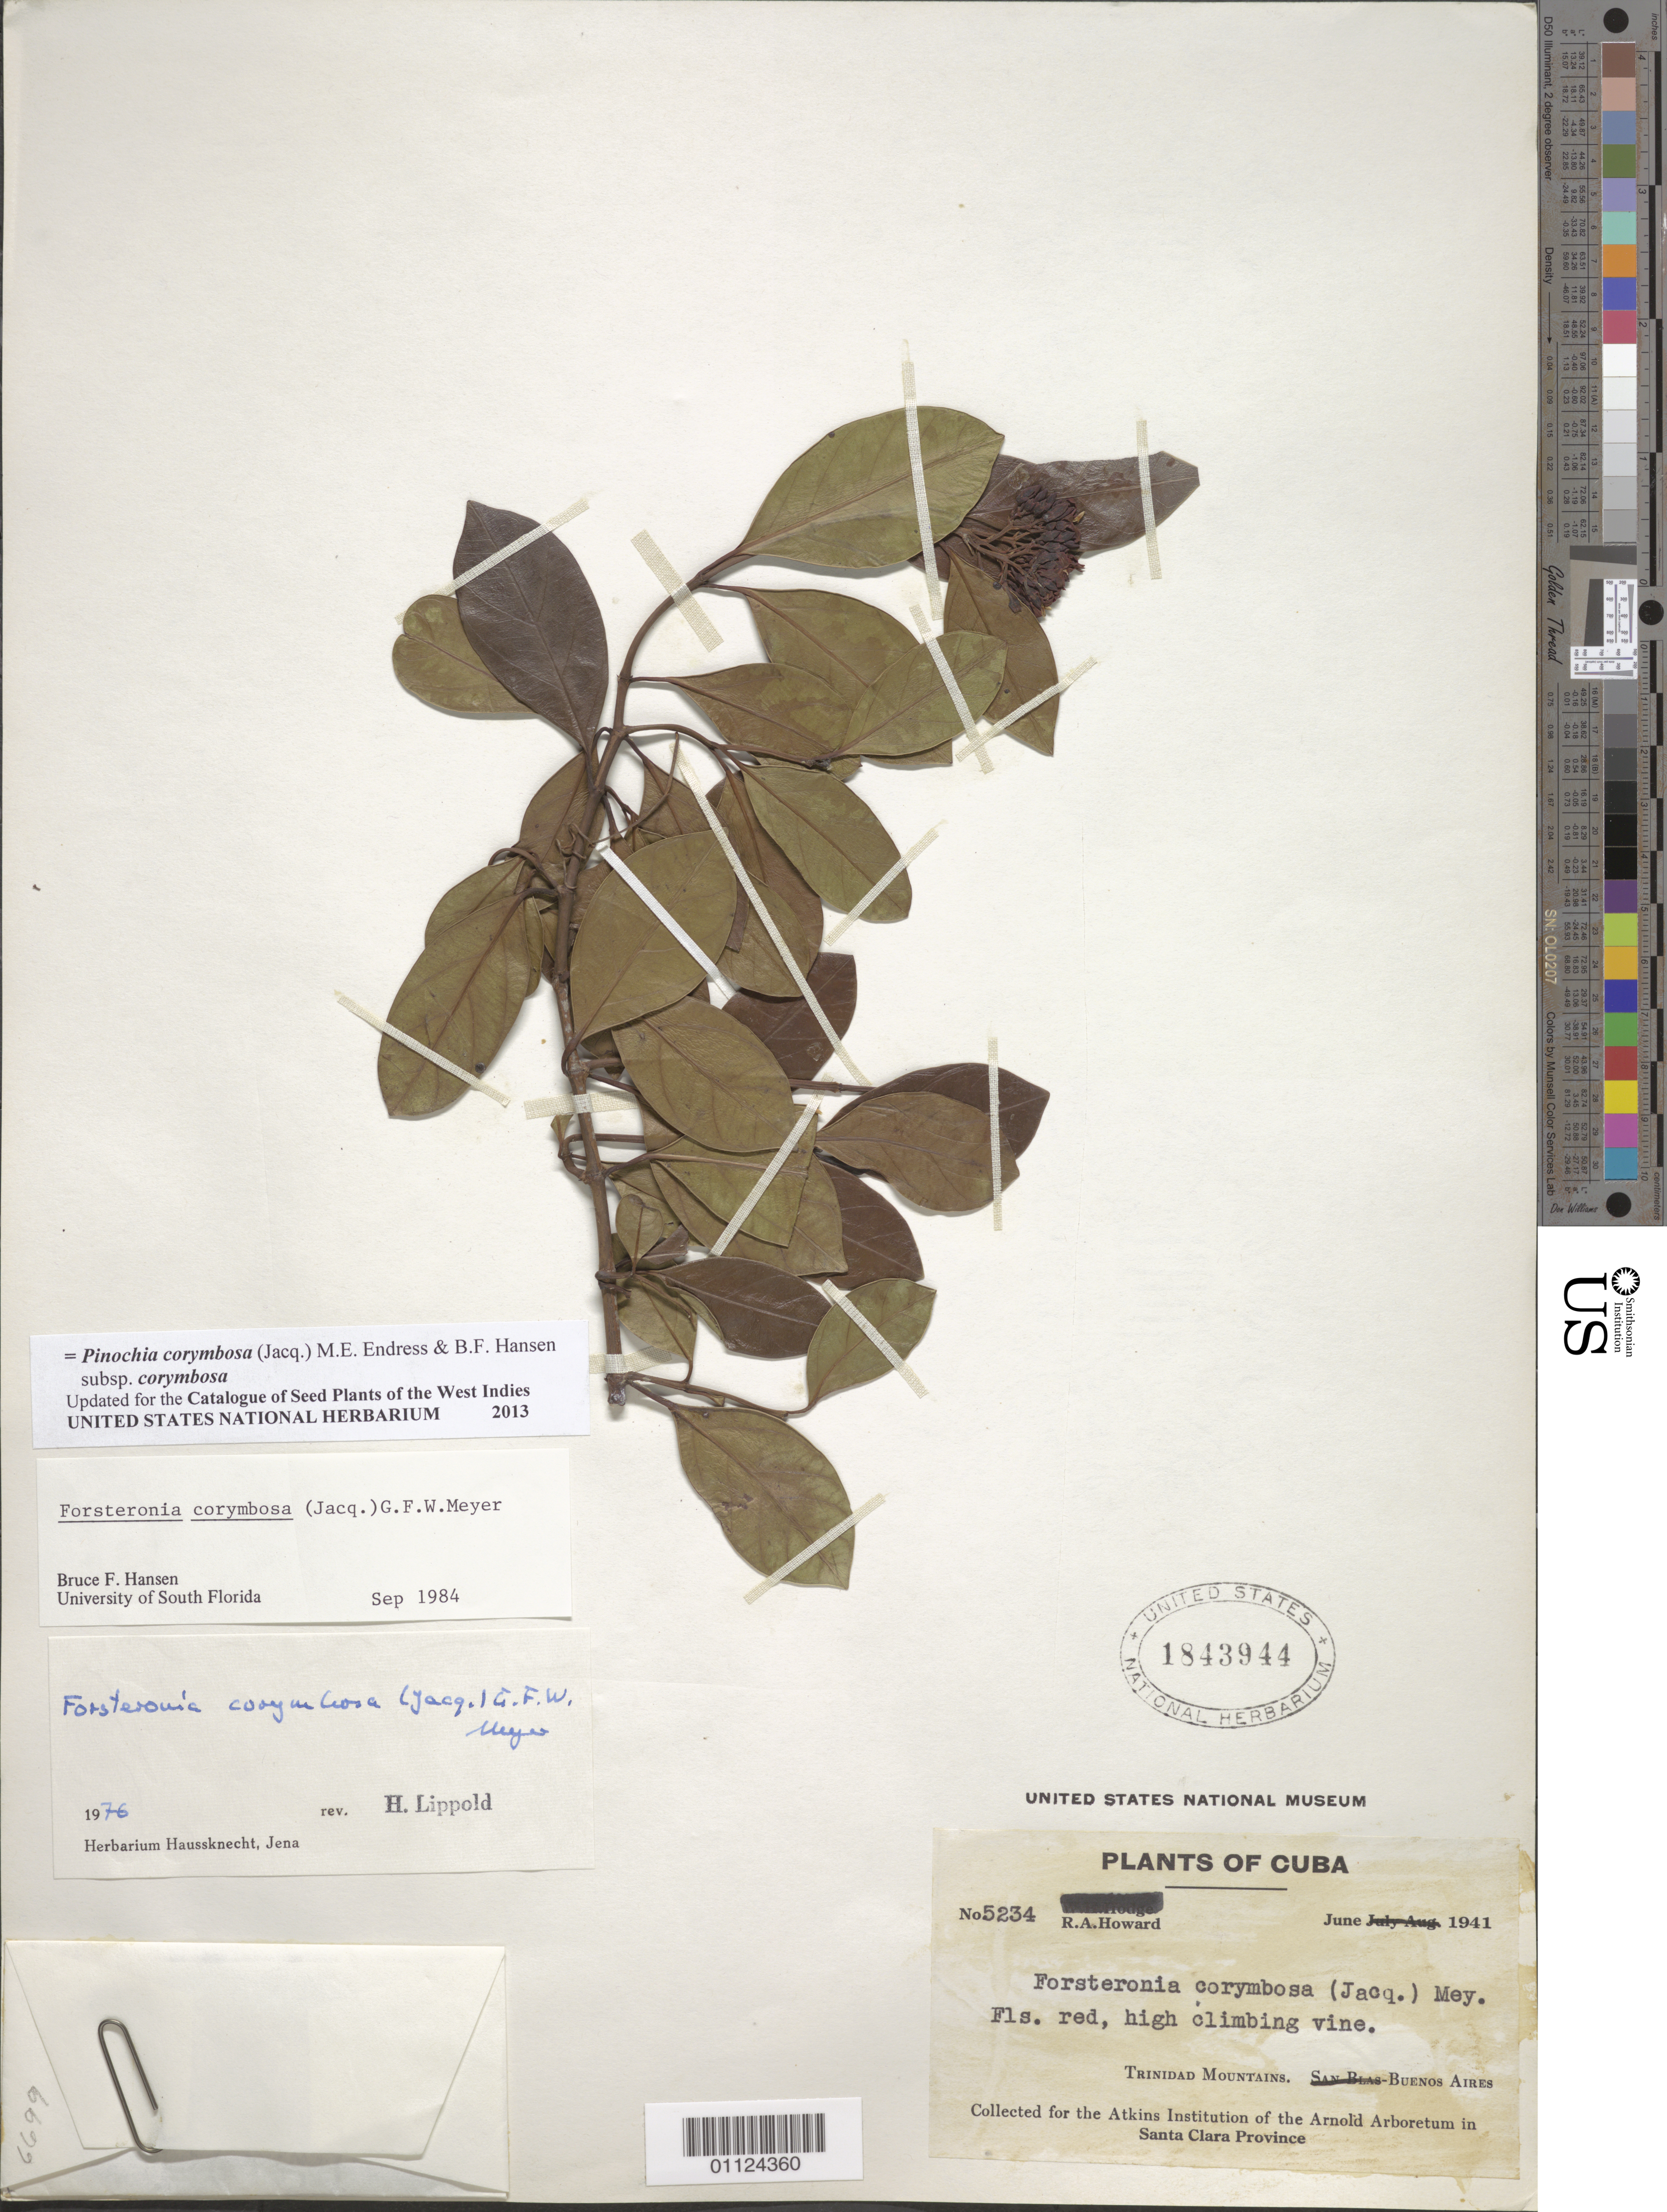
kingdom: Plantae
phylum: Tracheophyta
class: Magnoliopsida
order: Gentianales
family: Apocynaceae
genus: Pinochia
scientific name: Pinochia corymbosa subsp. corymbosa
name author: (Jacq.) M.E. Endress & B.F. Hansen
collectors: R. A. Howard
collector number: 5234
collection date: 1941-06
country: Cuba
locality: Trinidad Mountains, Buenos Aires.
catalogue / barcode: US 1843944